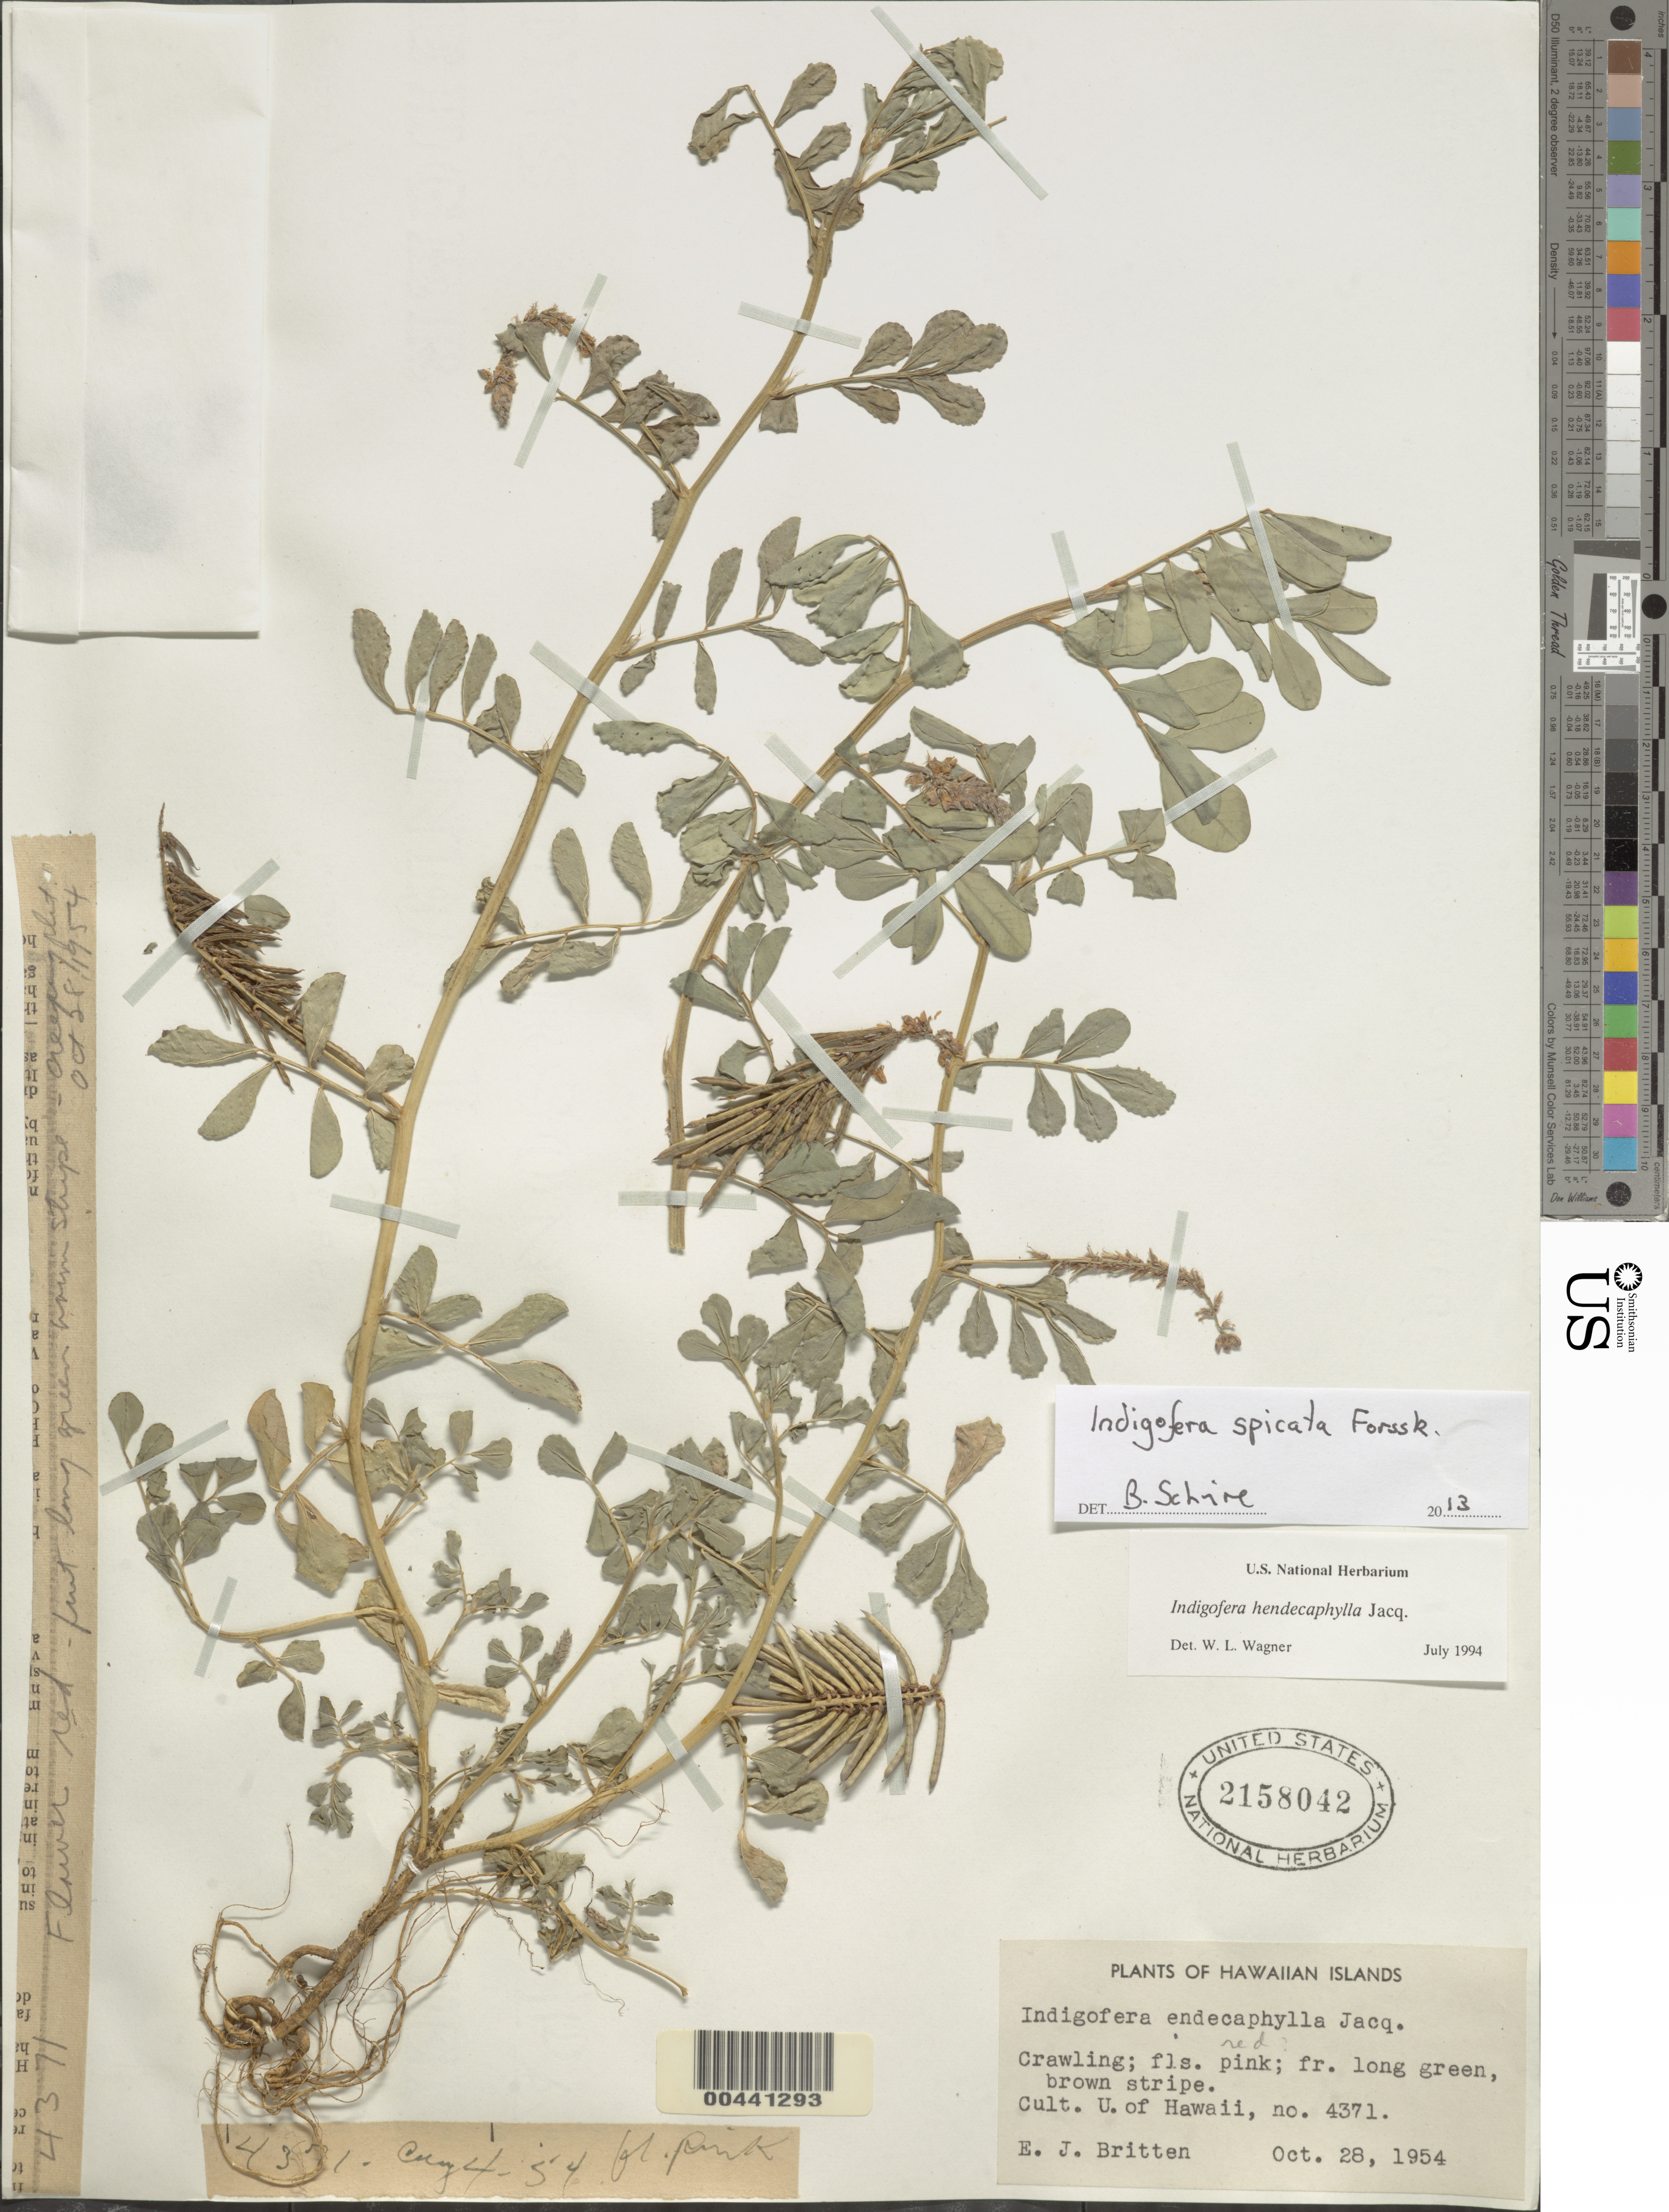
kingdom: Plantae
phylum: Tracheophyta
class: Magnoliopsida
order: Fabales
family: Fabaceae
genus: Indigofera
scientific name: Indigofera spicata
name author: Forssk.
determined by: Schrire, Brian D.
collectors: E. Britten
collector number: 4371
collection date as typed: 28 Oct 1954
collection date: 1954-10-28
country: United States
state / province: Hawaii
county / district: Hawaii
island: Hawaii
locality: University of Hawaii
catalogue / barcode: US 2158042